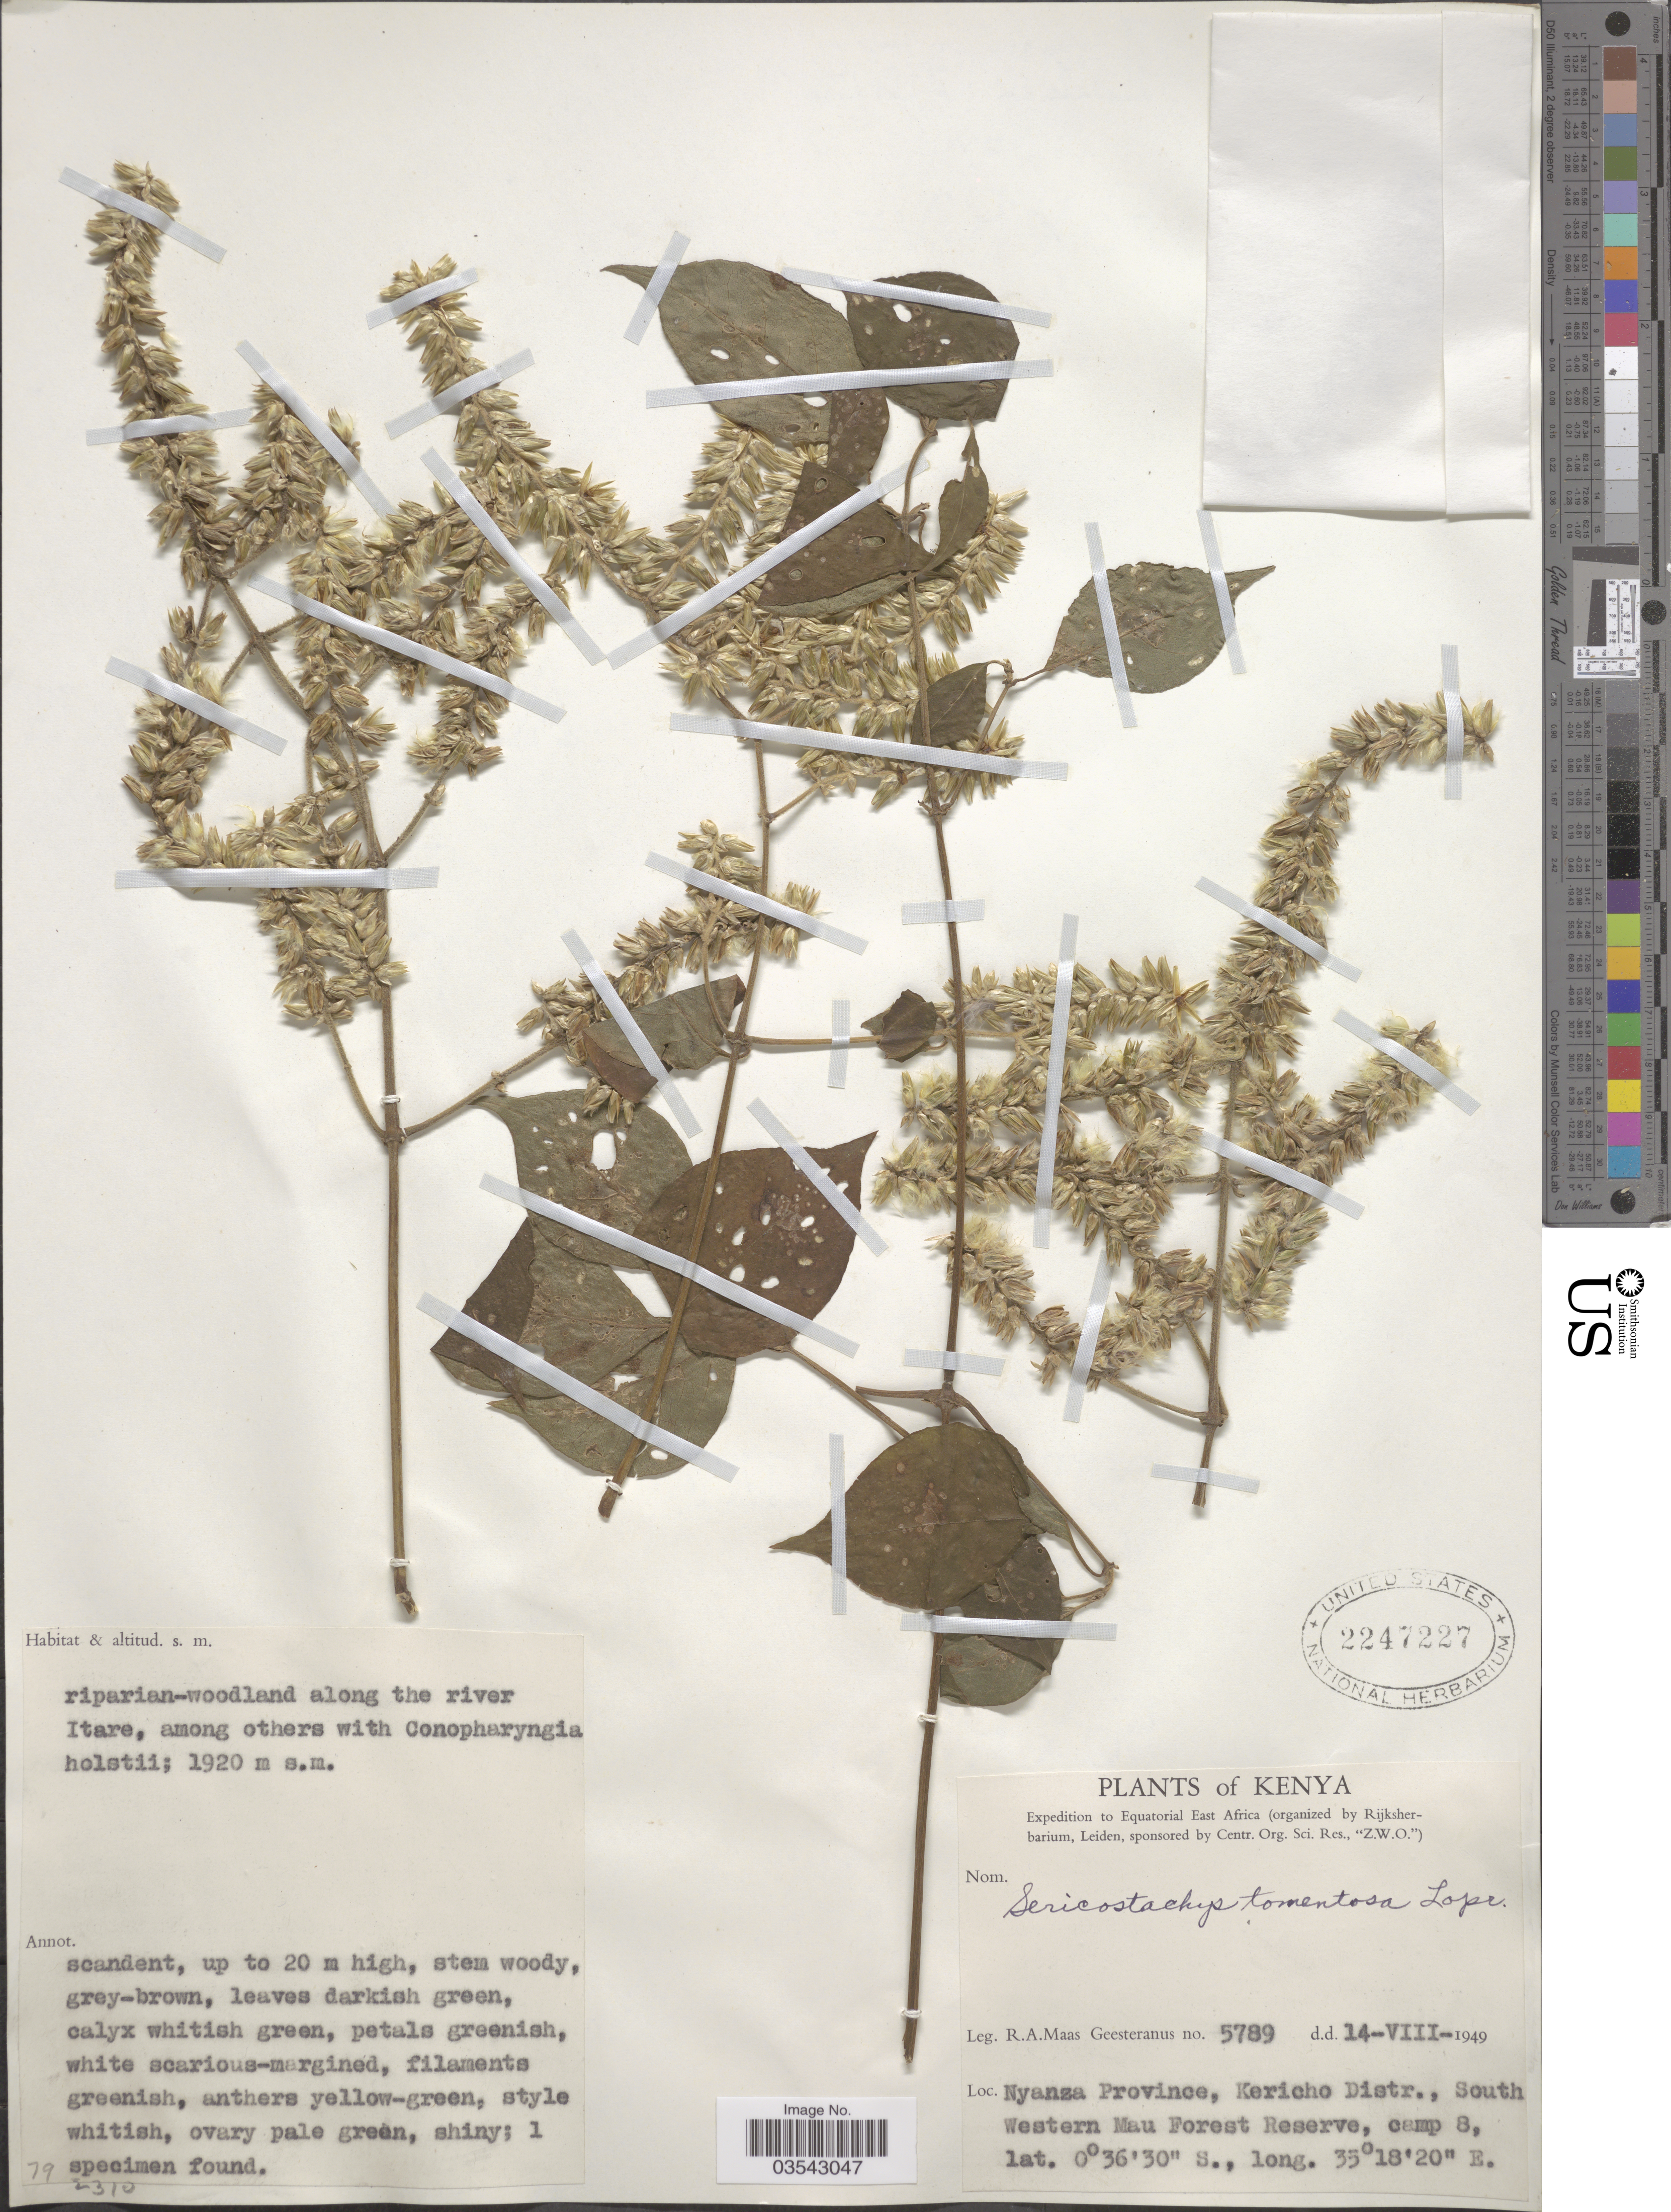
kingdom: Plantae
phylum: Tracheophyta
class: Magnoliopsida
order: Caryophyllales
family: Amaranthaceae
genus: Sericostachys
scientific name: Sericostachys tomentosa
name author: Lopr.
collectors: R. A. Maas Geesteranus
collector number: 5789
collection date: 1949-08-14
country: Kenya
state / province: Kericho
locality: Equatorial Africa. Nyanza Province, Kericho Distr., South Western Mau Forest Reserve, camp 8.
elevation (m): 1920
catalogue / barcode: US 2247227